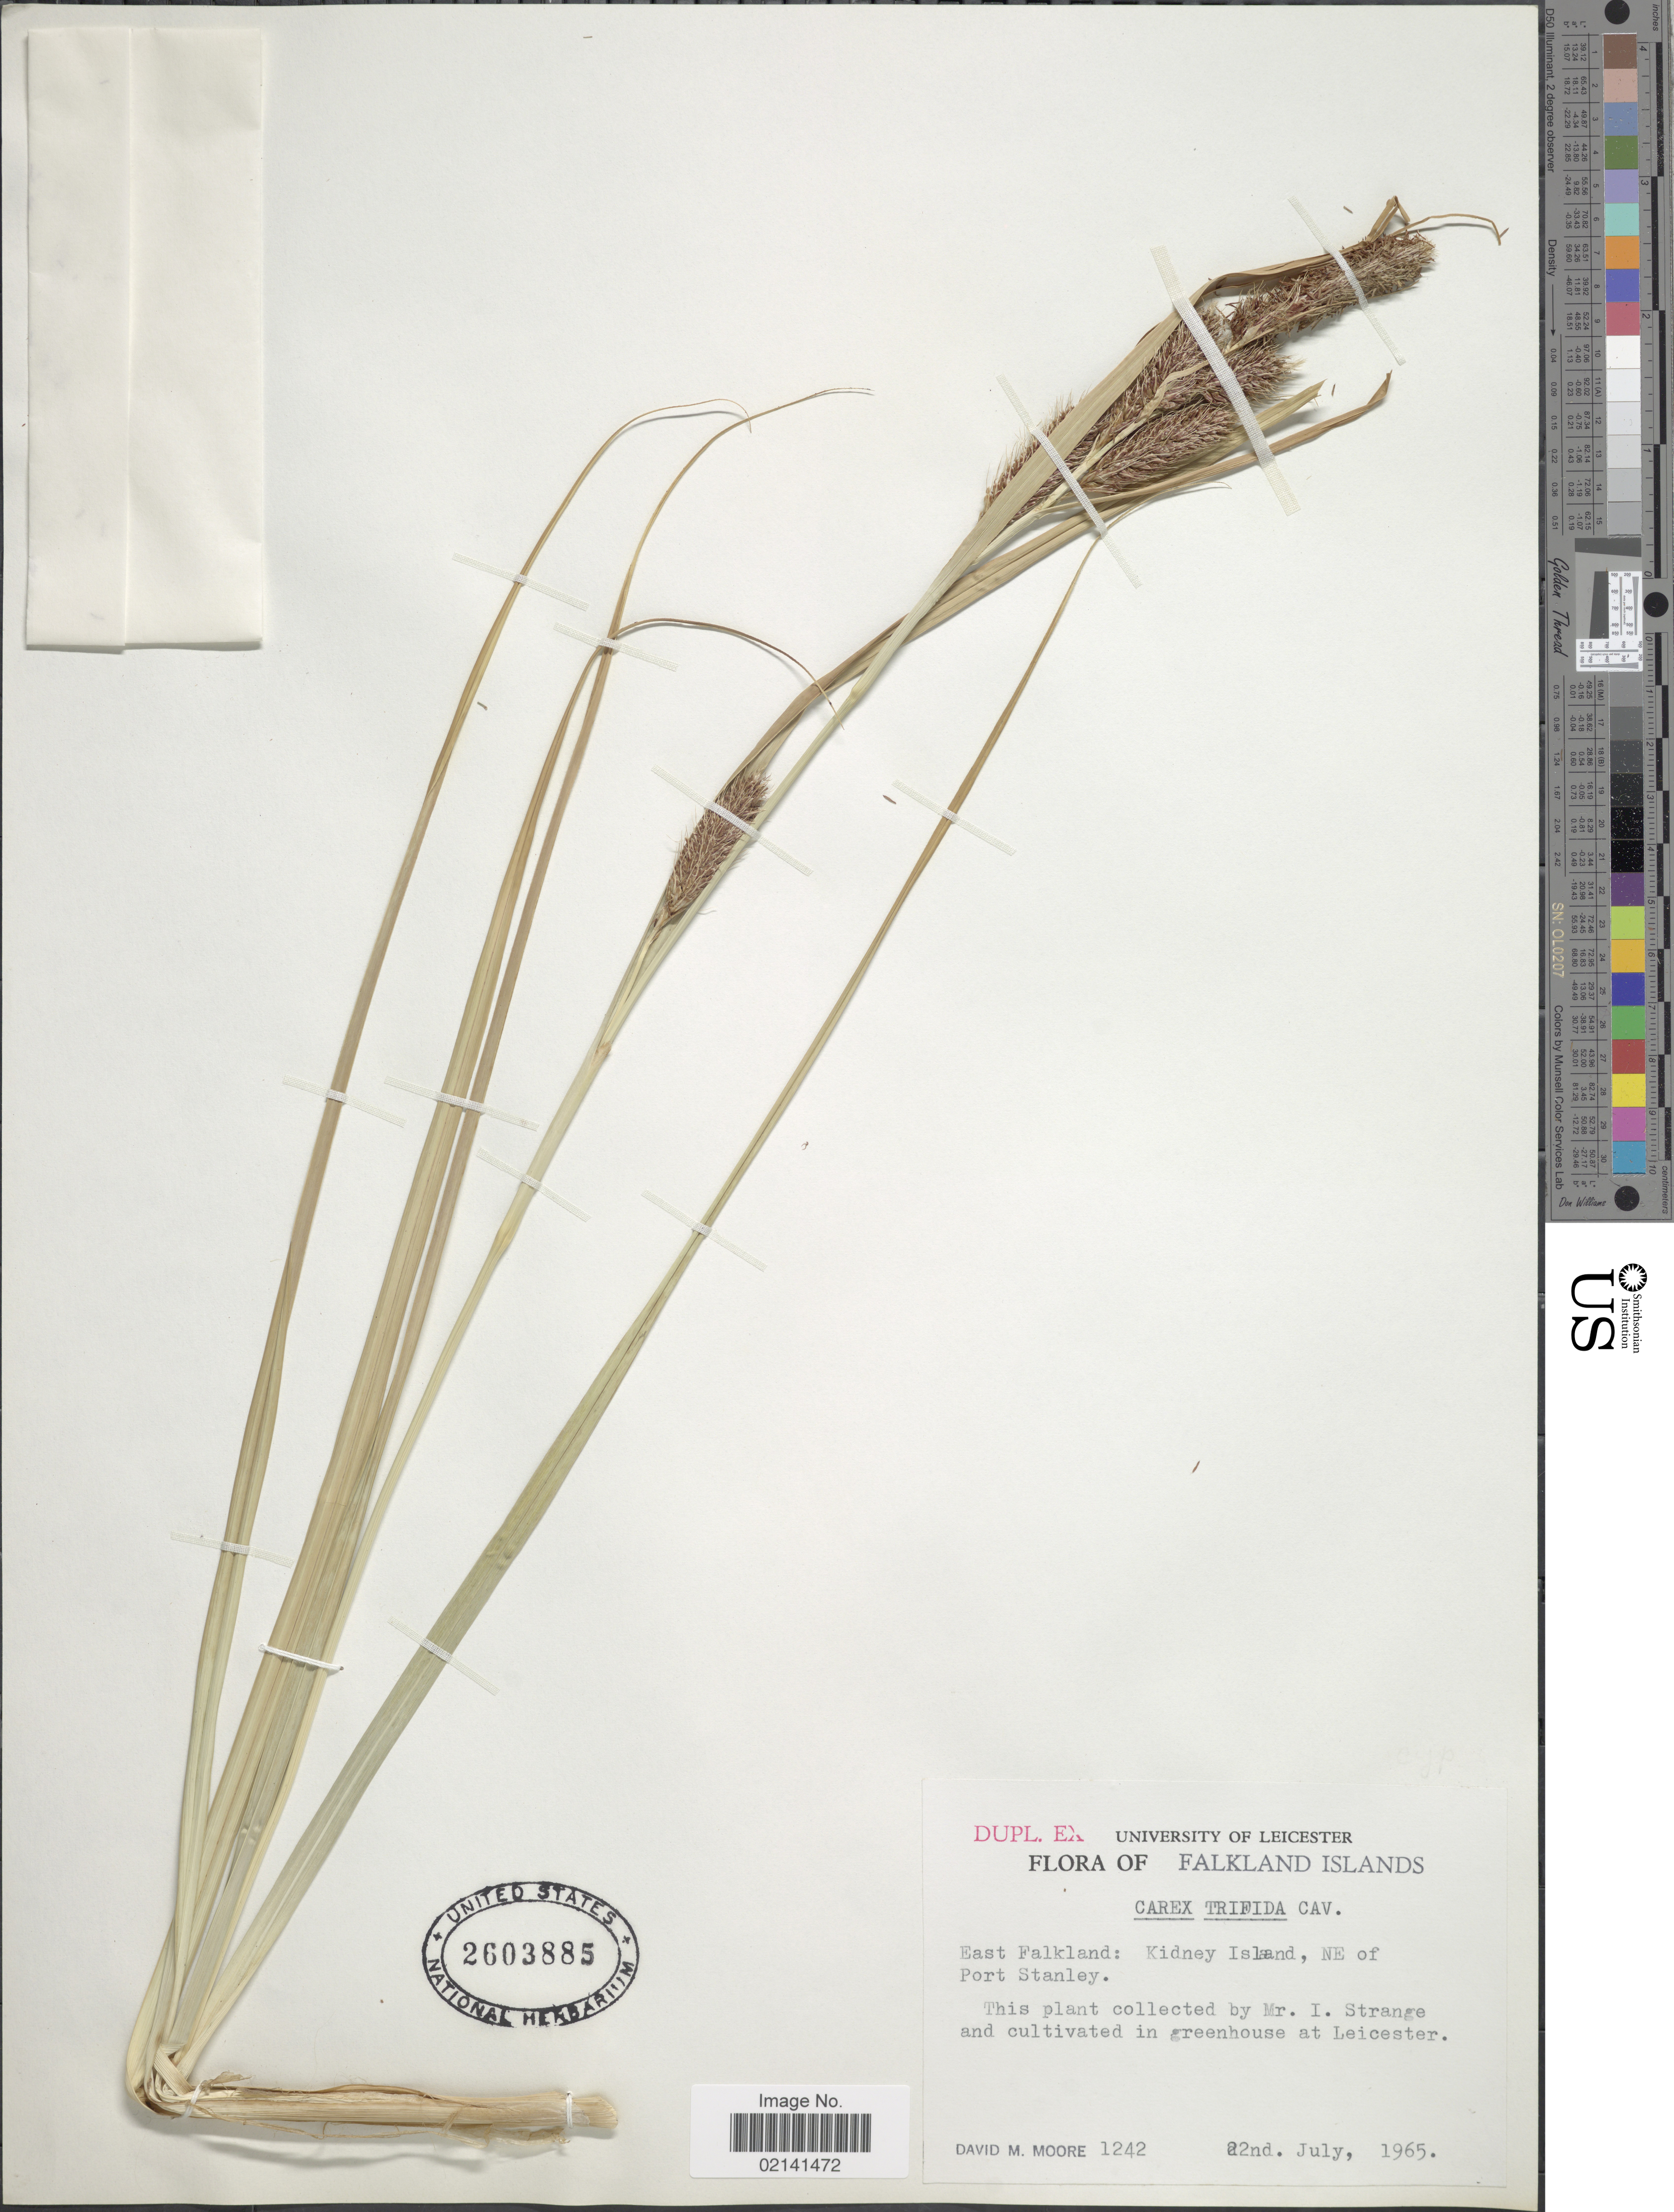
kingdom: Plantae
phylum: Tracheophyta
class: Liliopsida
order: Poales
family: Cyperaceae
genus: Carex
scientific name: Carex trifida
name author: Cav.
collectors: D. Moore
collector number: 1242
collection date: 1965-07-22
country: Falkland Islands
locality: Falkland Islands. East Falkland: Kidney Island, NE of Port Stanley.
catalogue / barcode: US 2603885